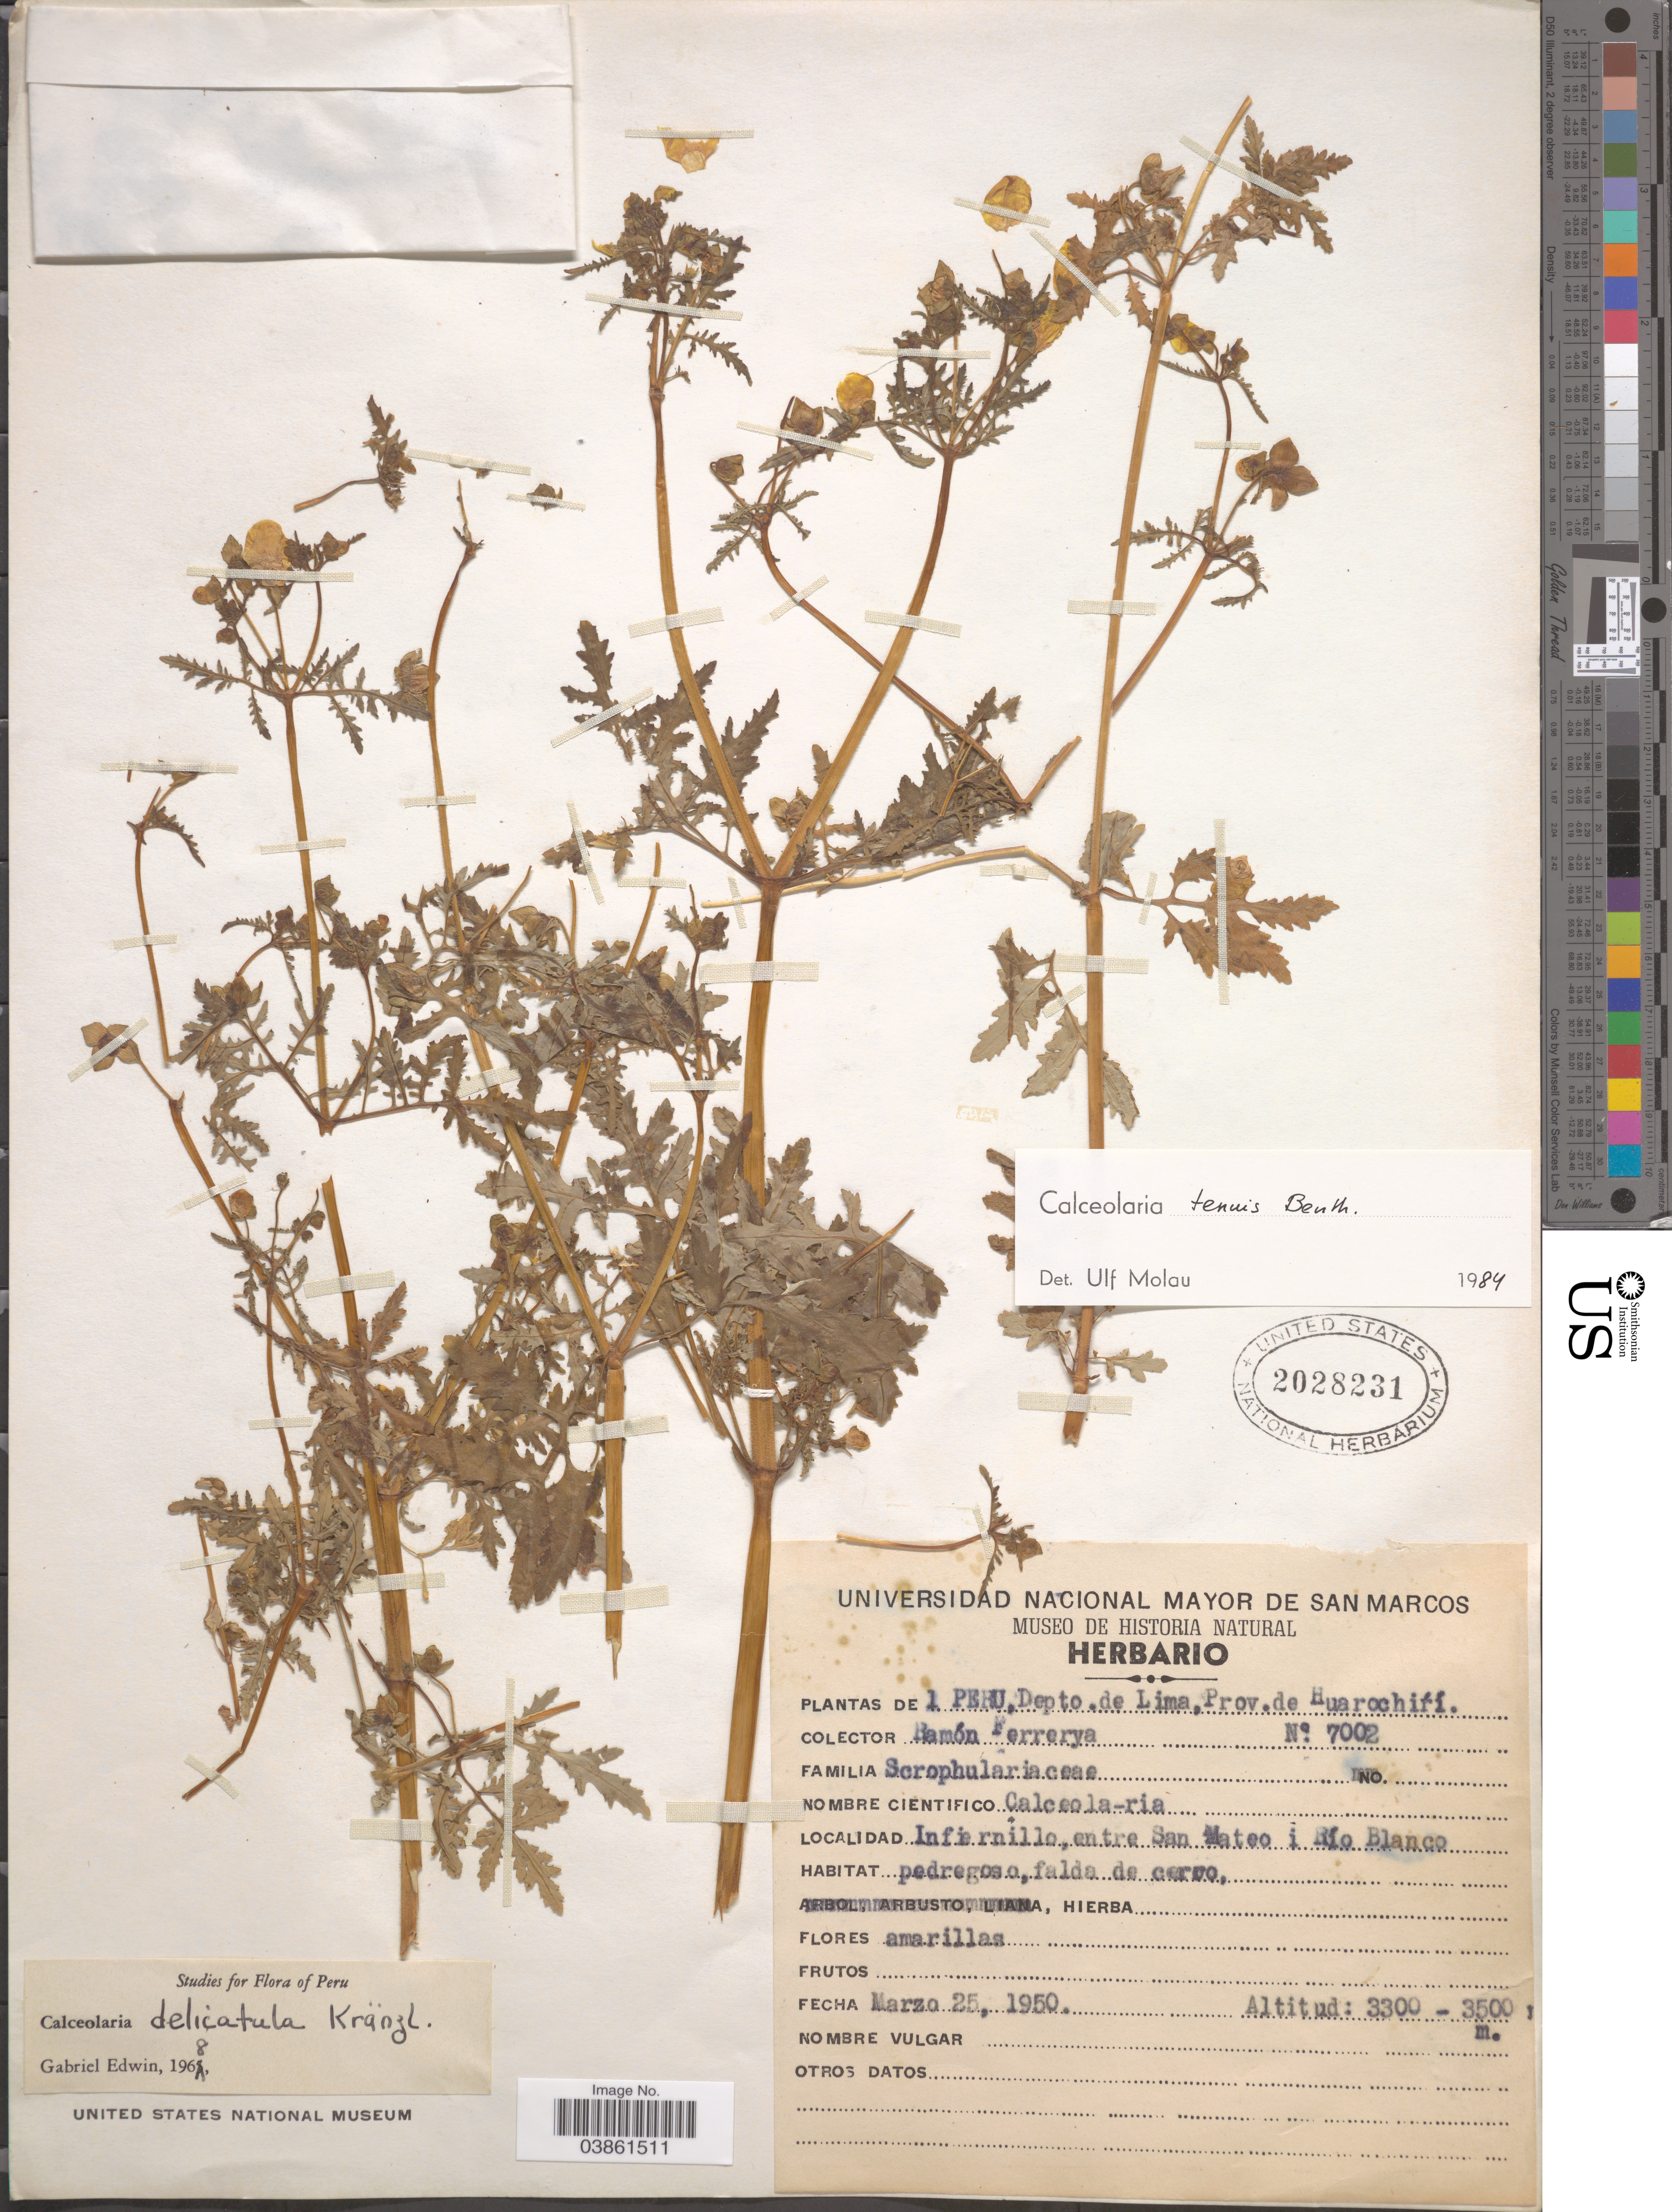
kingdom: Plantae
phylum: Tracheophyta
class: Magnoliopsida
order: Lamiales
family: Calceolariaceae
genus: Calceolaria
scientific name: Calceolaria tenuis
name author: Benth.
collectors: R. A. Ferreyra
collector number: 7002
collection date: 1950-03-25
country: Peru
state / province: Lima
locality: Depto. de Lima, Prov. de Huarochiri. Infiernillo, entre San Mateo i Río Blanco.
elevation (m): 3300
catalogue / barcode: US 2028231